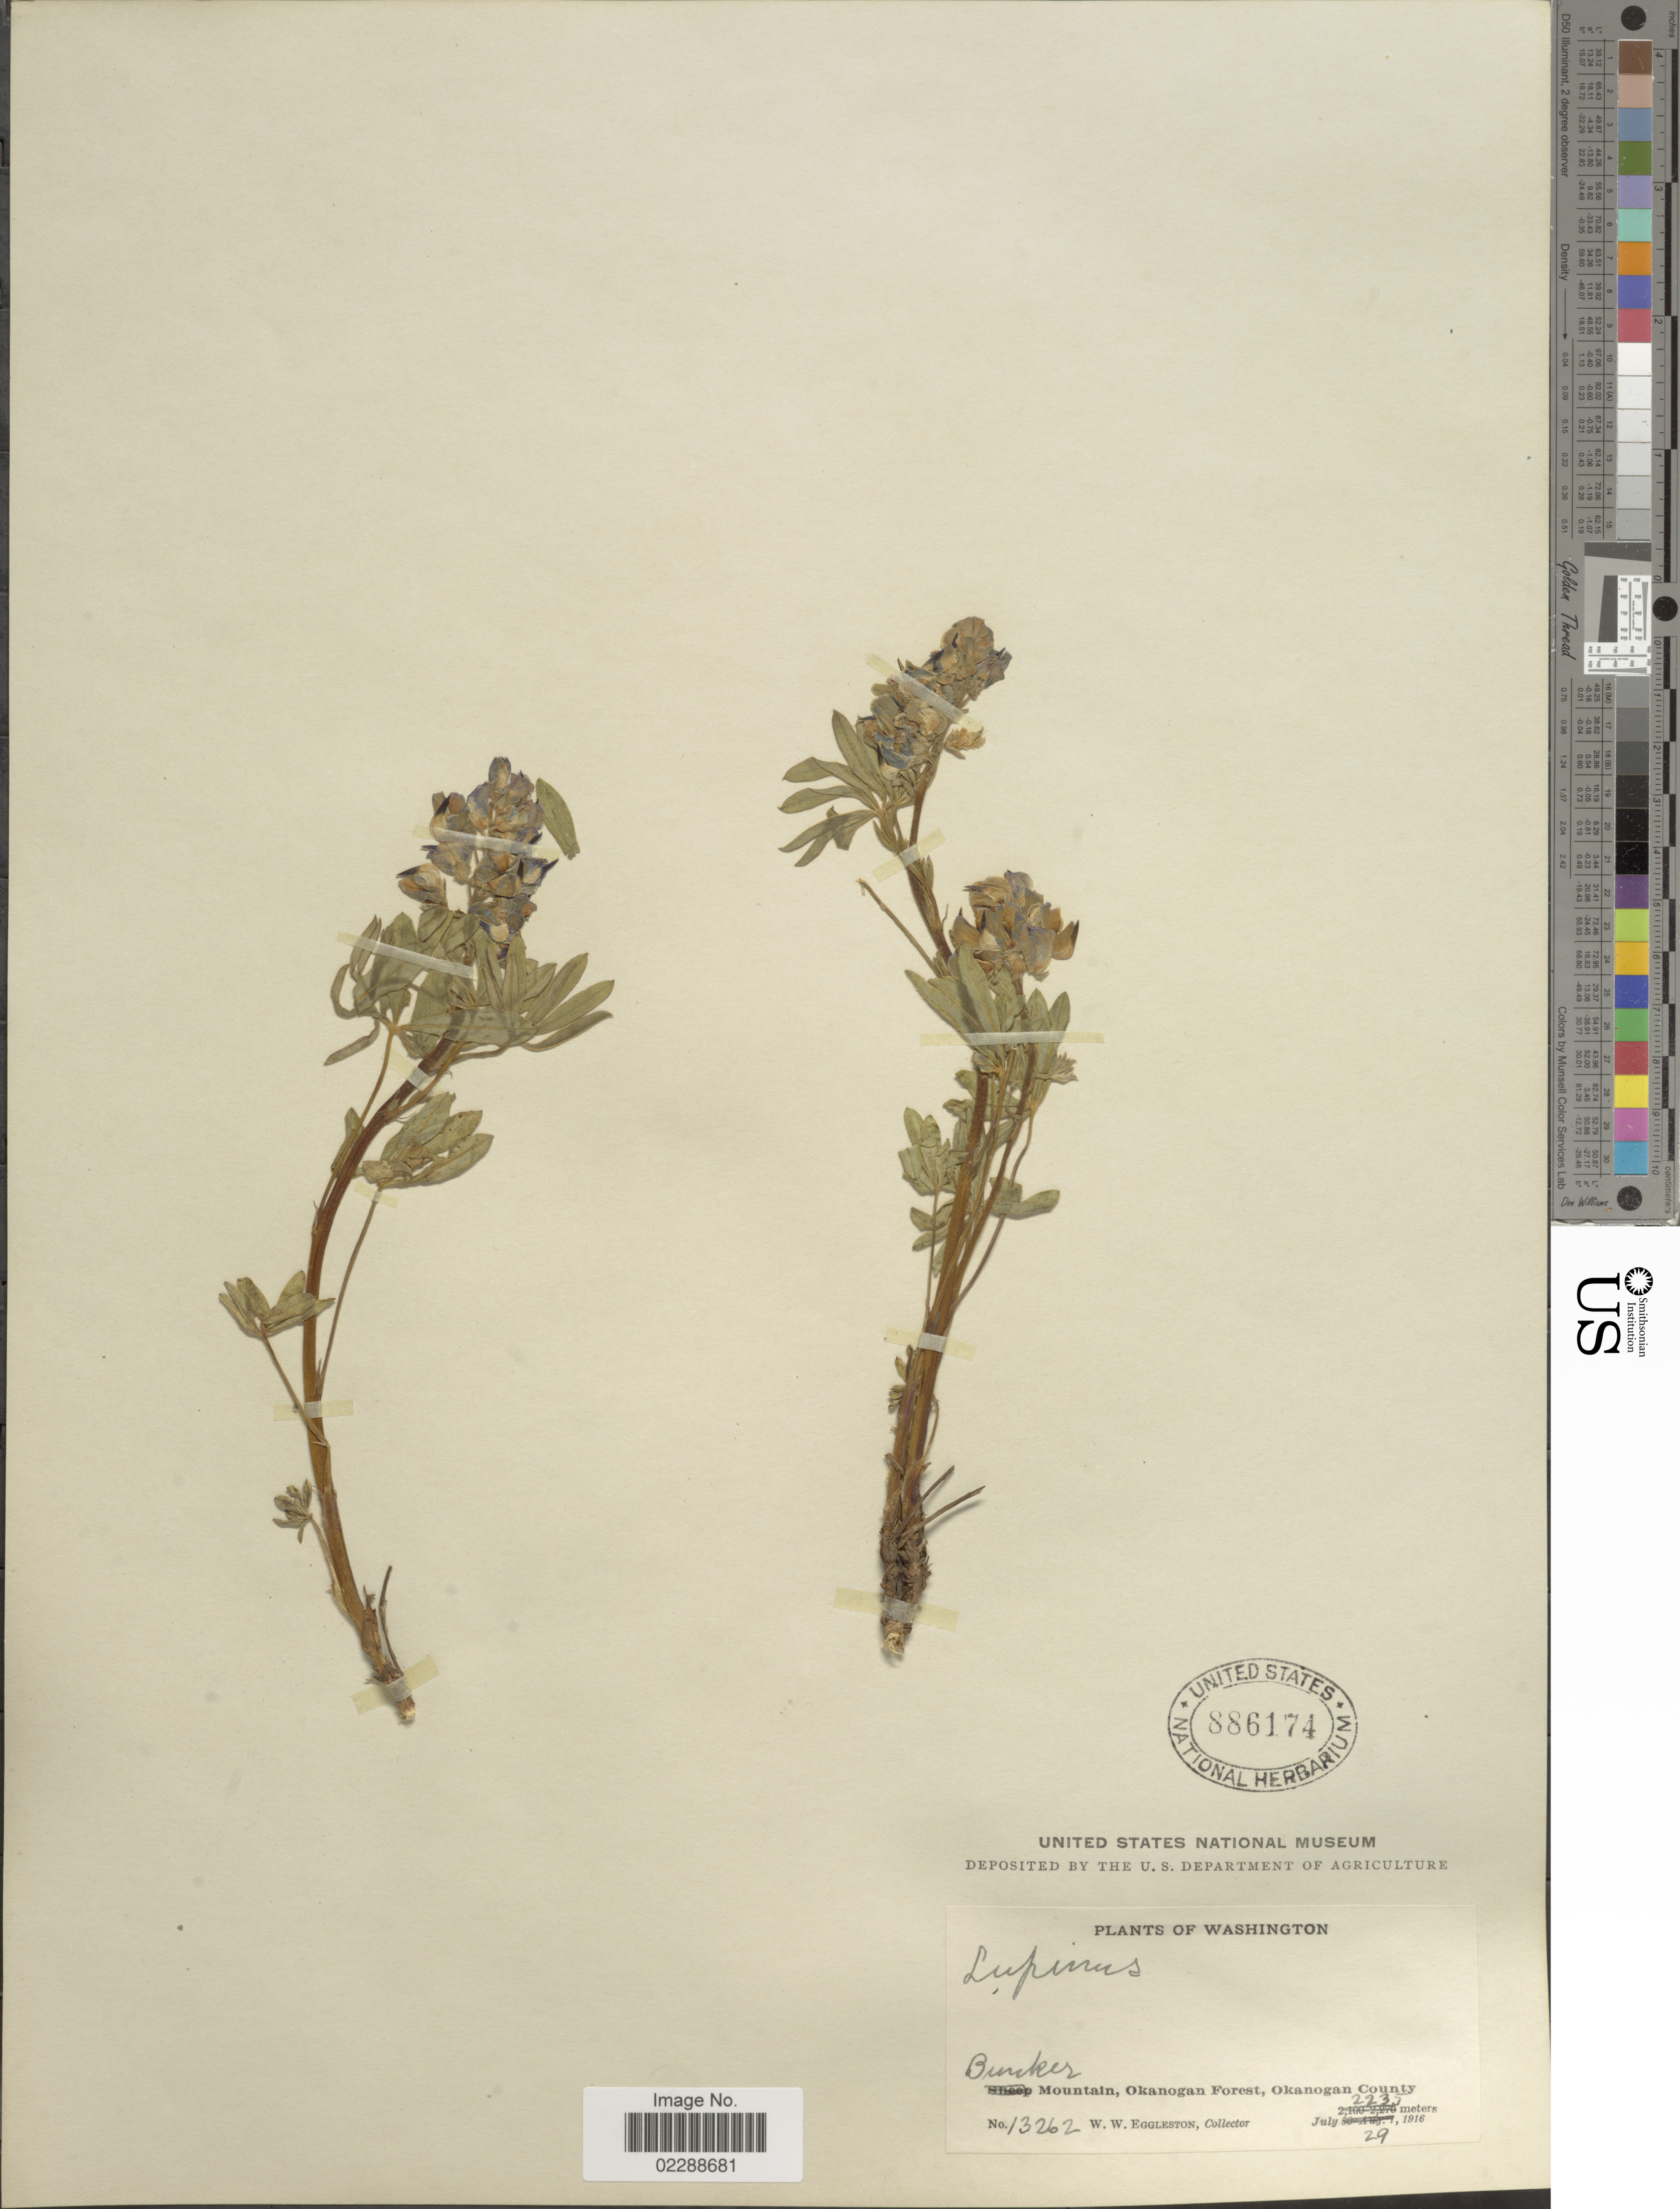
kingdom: Plantae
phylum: Tracheophyta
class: Magnoliopsida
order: Fabales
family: Fabaceae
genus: Lupinus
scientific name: Lupinus sp.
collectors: W. W. Eggleston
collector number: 13262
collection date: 1916-07-29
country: United States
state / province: Washington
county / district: Okanogan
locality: Bunker Mountain, Okanogan Forest, Okanogan County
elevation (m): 2235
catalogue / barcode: US 886174